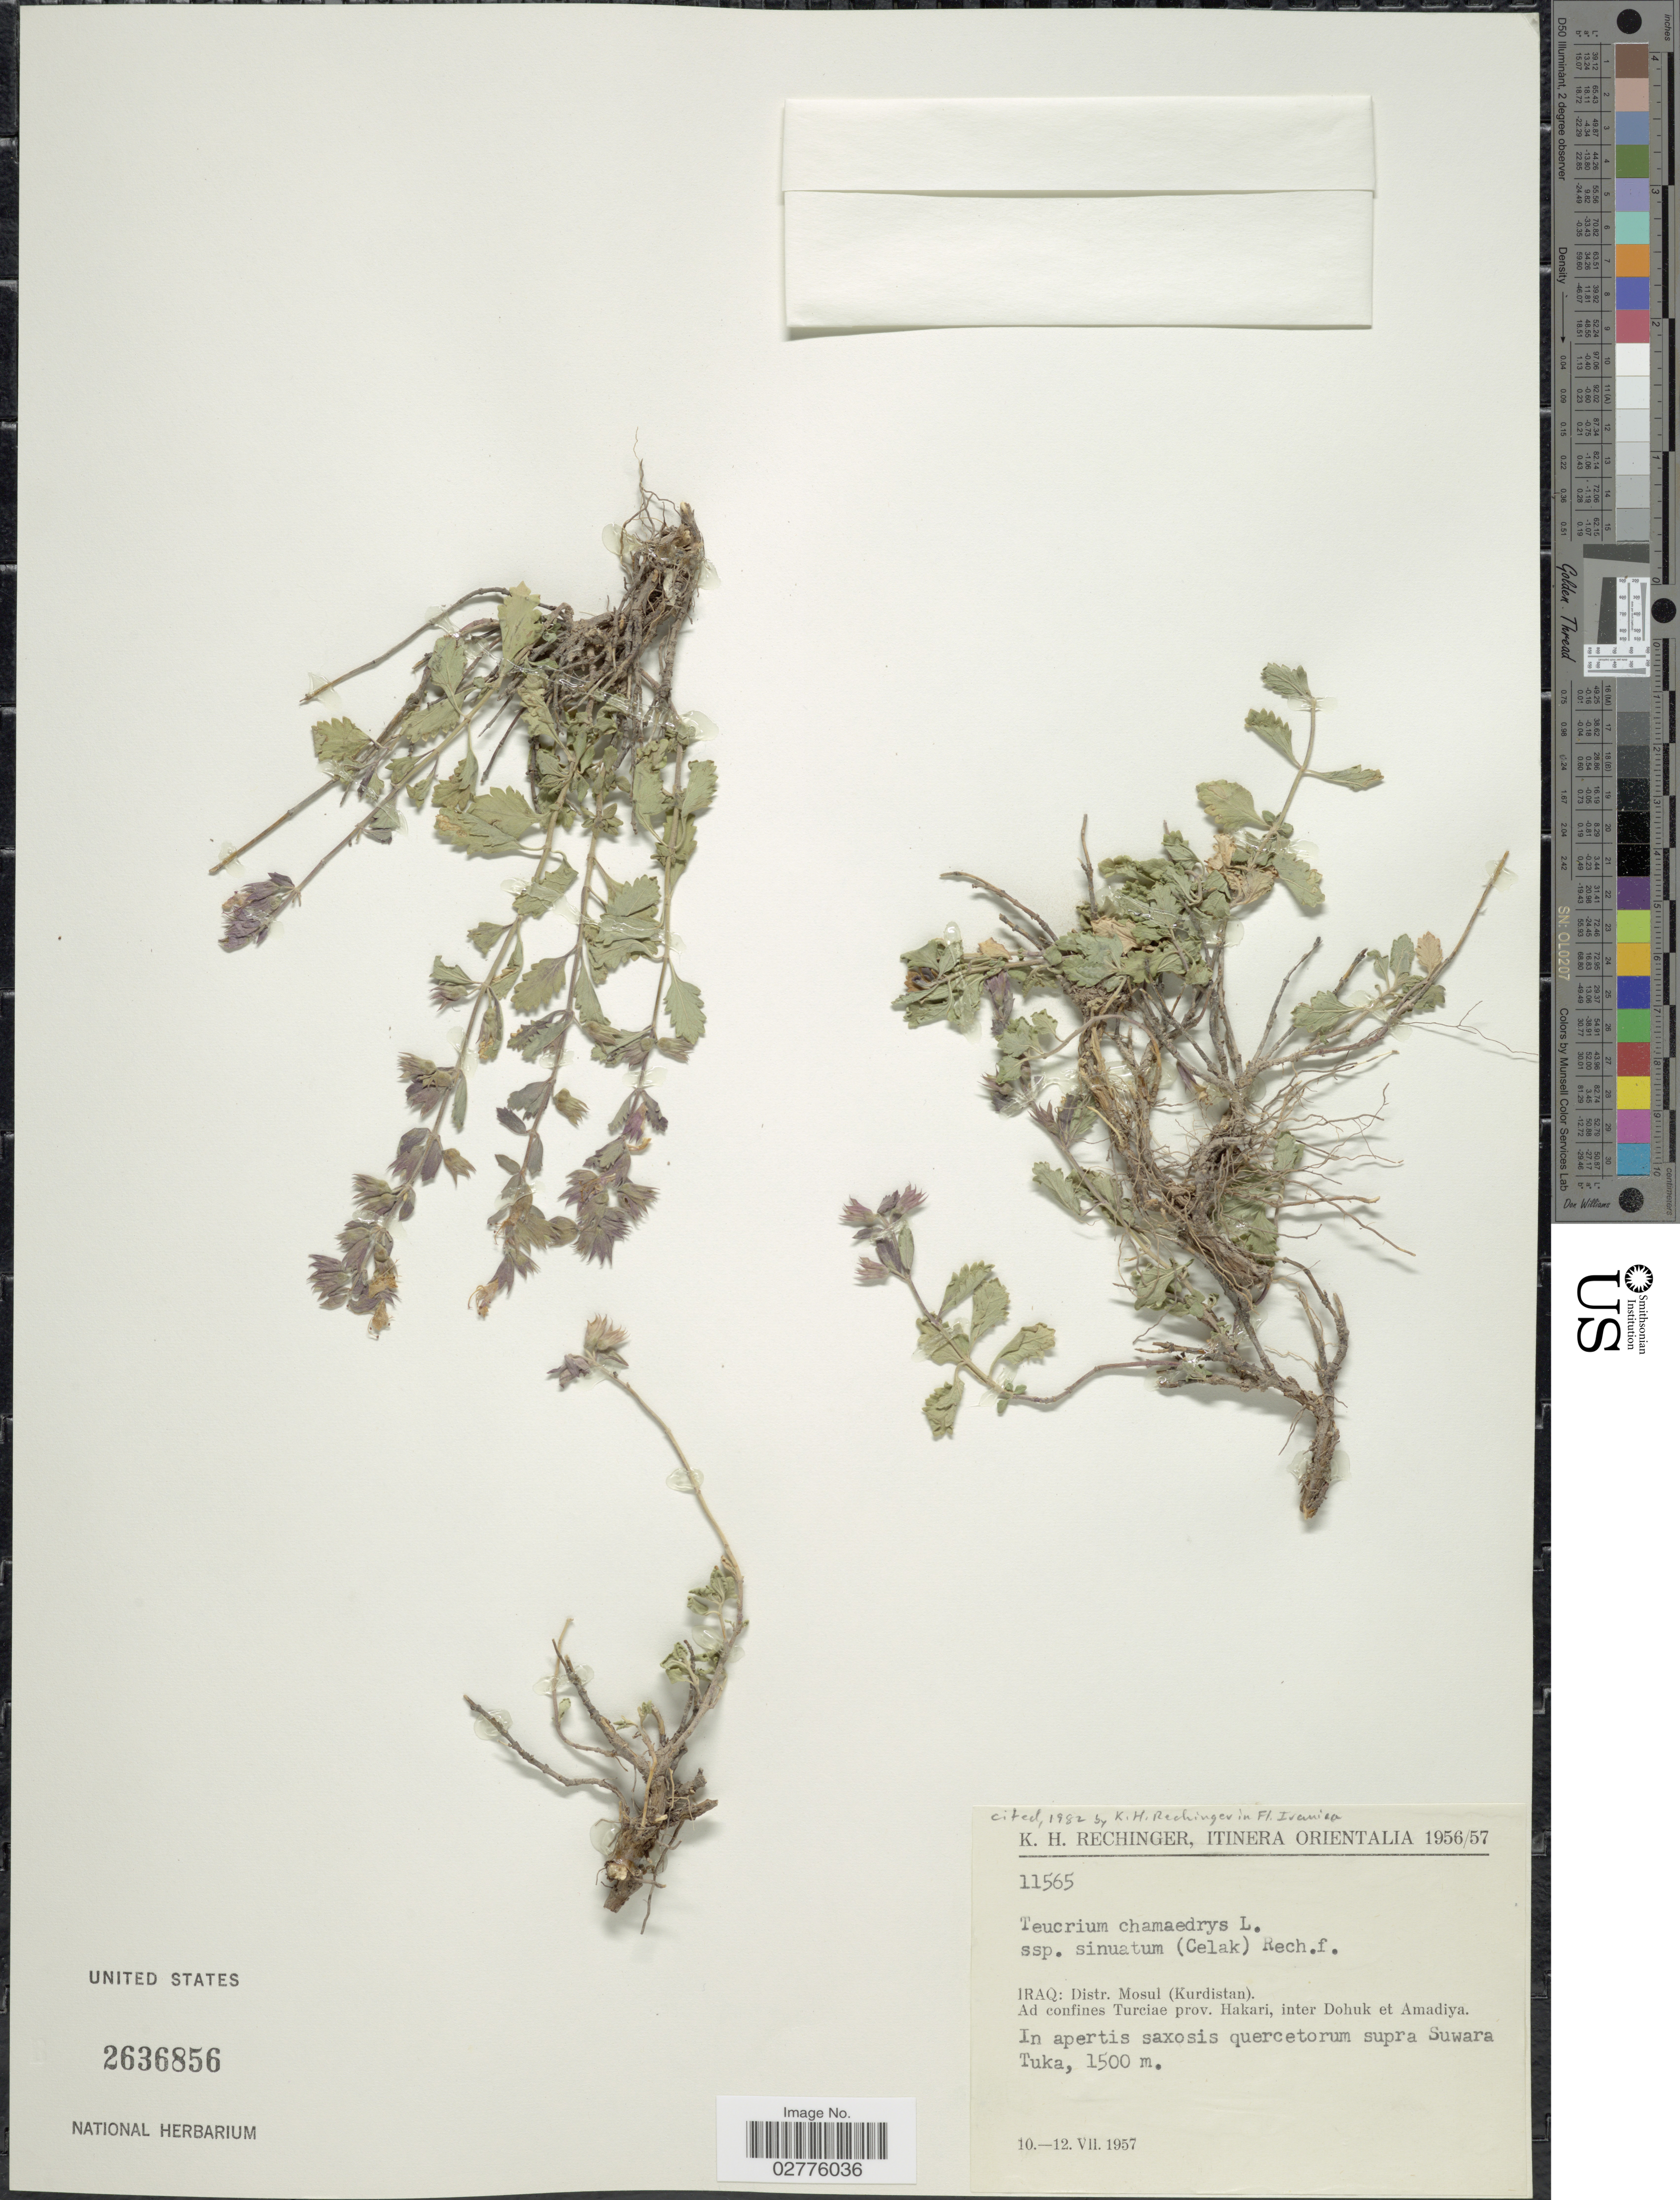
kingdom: Plantae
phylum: Tracheophyta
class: Magnoliopsida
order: Lamiales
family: Lamiaceae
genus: Teucrium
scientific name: Teucrium chamaedrys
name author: L.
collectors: K. H. Rechinger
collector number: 11565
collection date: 1957-07-10/1957-07-12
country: Iran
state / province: Kurdistan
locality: Orientalia, Distr. Mosul, ad confines Turciae prov. Hakari, inter Dohuk et Amadiya, in apertis saxosis quercetorum supra Suwara Tuka.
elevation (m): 1500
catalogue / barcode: US 2636856